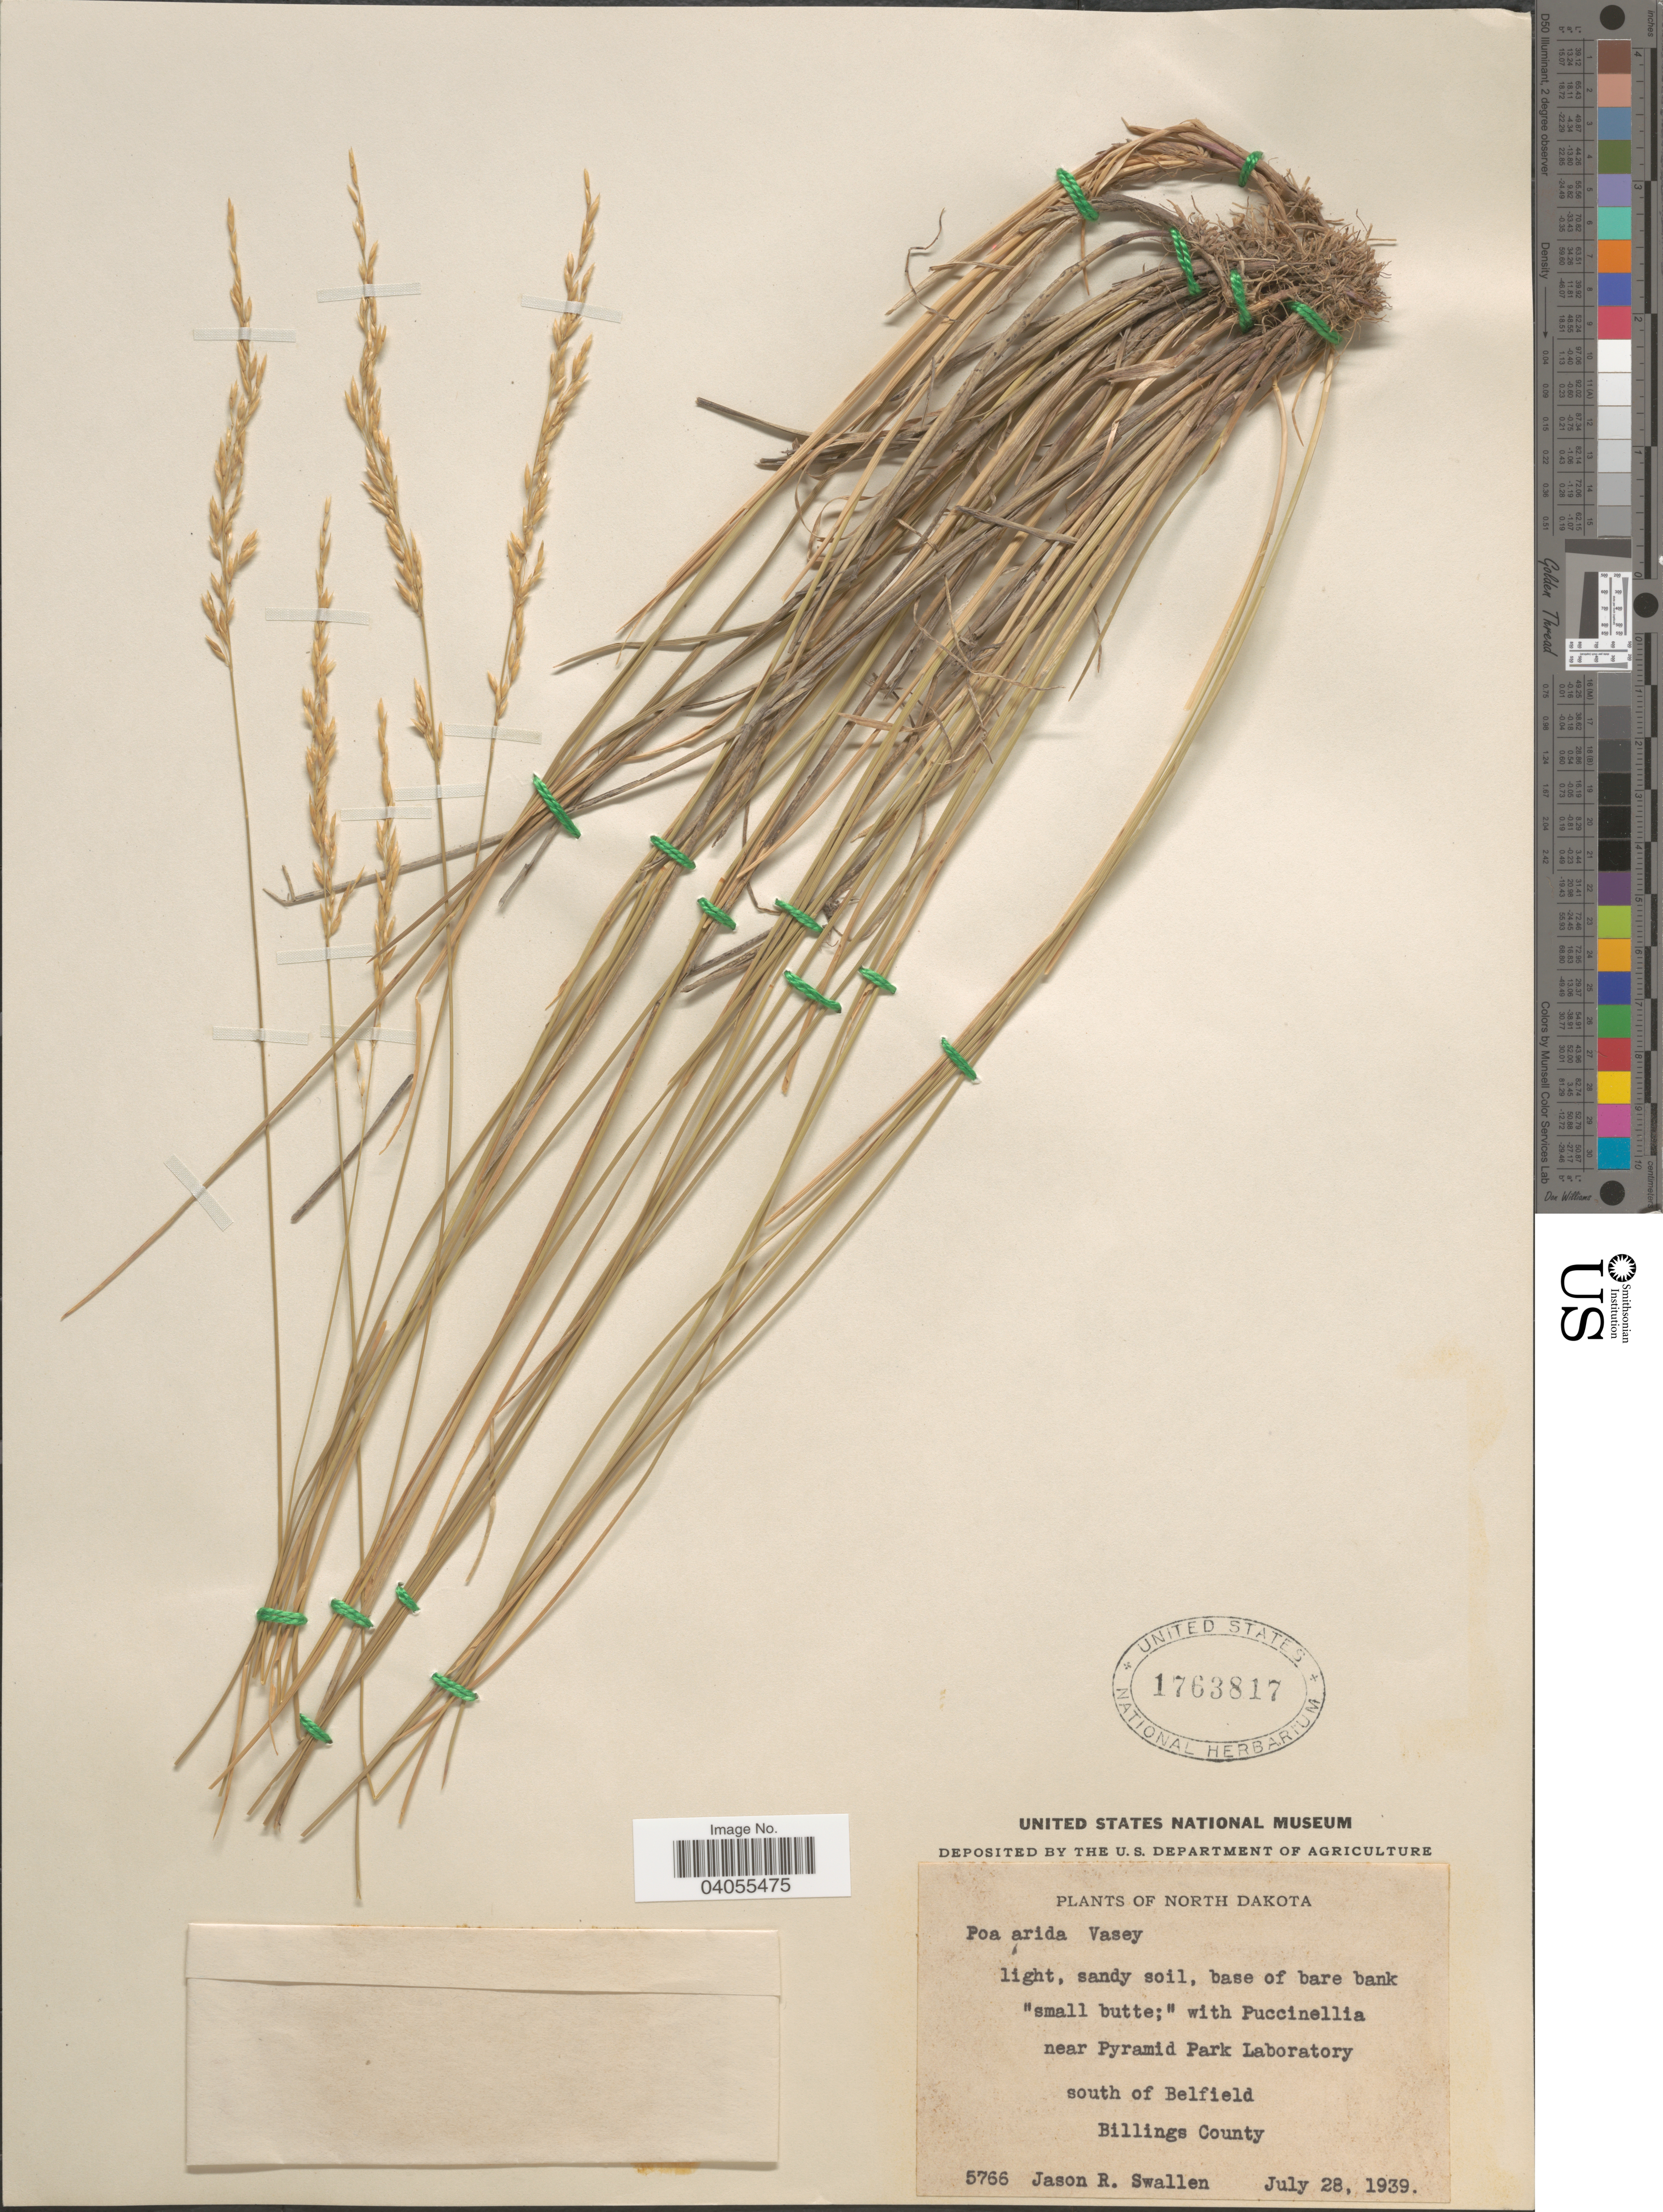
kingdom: Plantae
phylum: Tracheophyta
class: Liliopsida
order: Poales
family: Poaceae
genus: Poa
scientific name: Poa arida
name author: Vasey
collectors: J. R. Swallen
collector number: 5786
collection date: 1939-07-28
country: United States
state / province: North Dakota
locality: Near Pyramid Park Laboratory. South of Belfield, Billings County.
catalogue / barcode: US 1763817